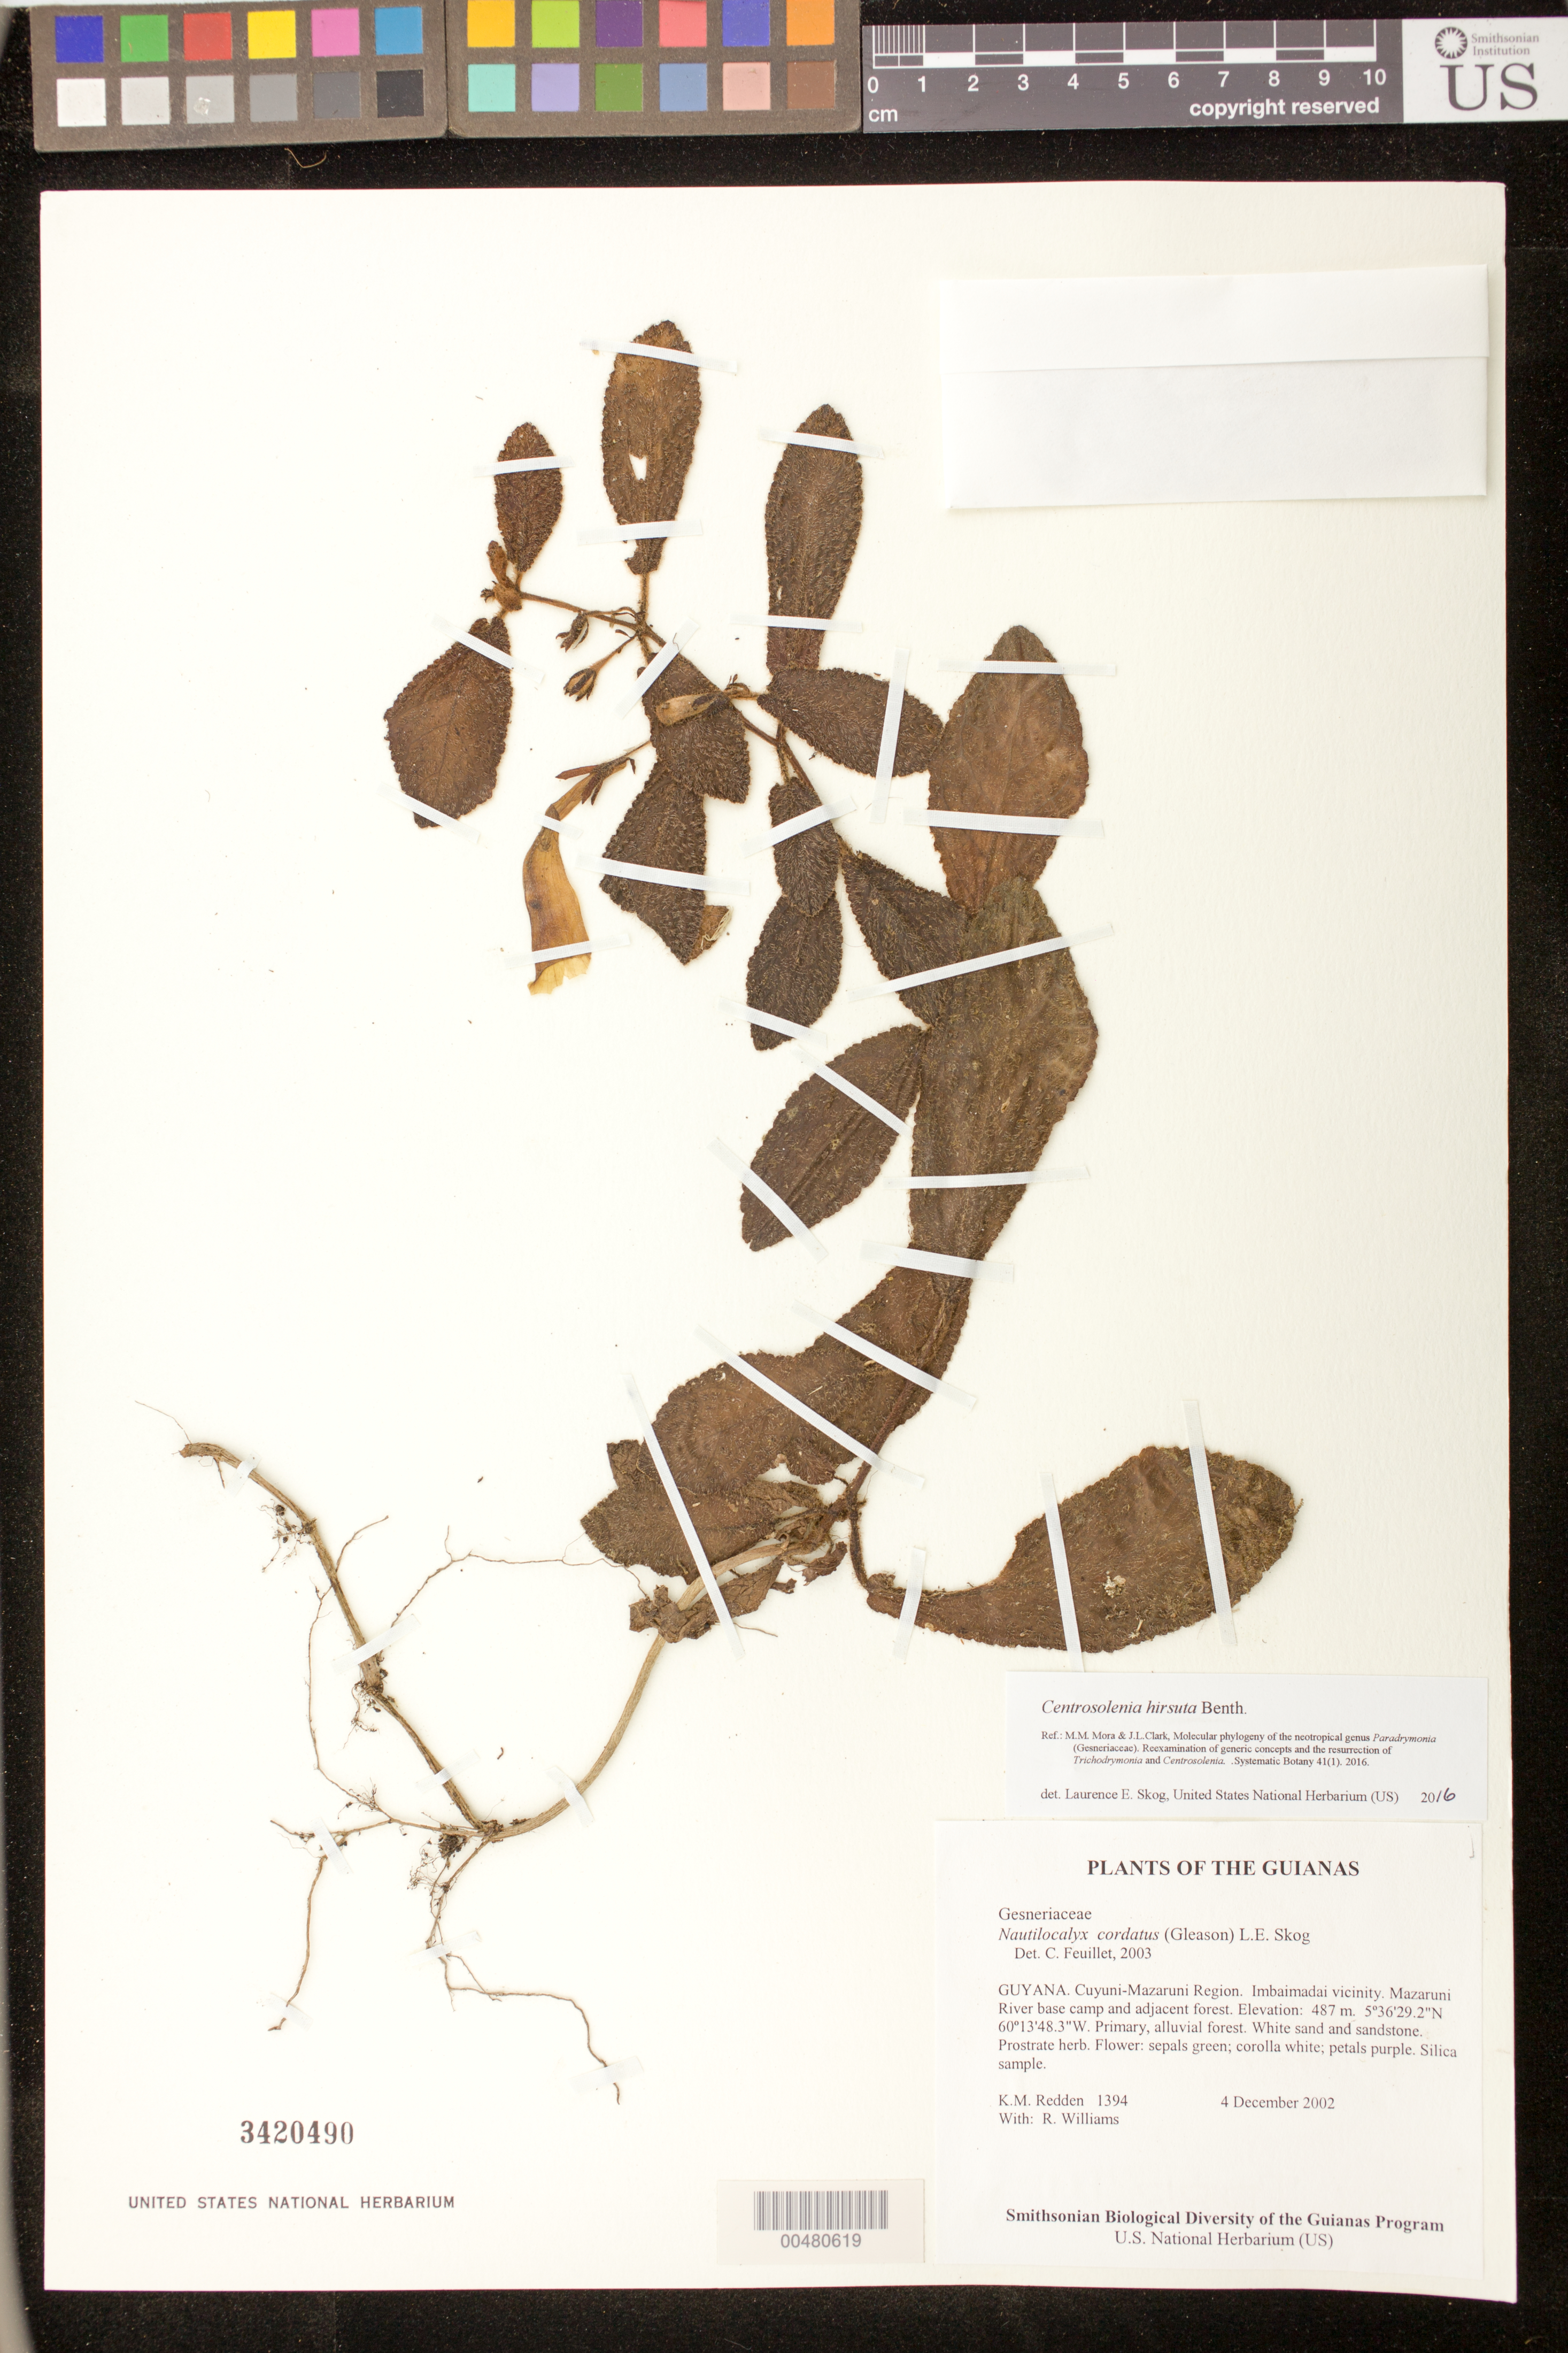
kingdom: Plantae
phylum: Tracheophyta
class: Magnoliopsida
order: Lamiales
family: Gesneriaceae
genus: Centrosolenia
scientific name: Centrosolenia hirsuta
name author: Benth.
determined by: Skog, Laurence E.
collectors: K. M. Redden & R. Williams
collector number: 1394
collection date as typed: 04 Dec 2003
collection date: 2003-12-04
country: Guyana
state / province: Cuyuni-Mazaruni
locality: Imbaimadai vicinity, Mazaruni River base camp and adjacent forest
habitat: Primary, alluvial forest; white sand and sandstone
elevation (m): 487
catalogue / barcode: US 3420490